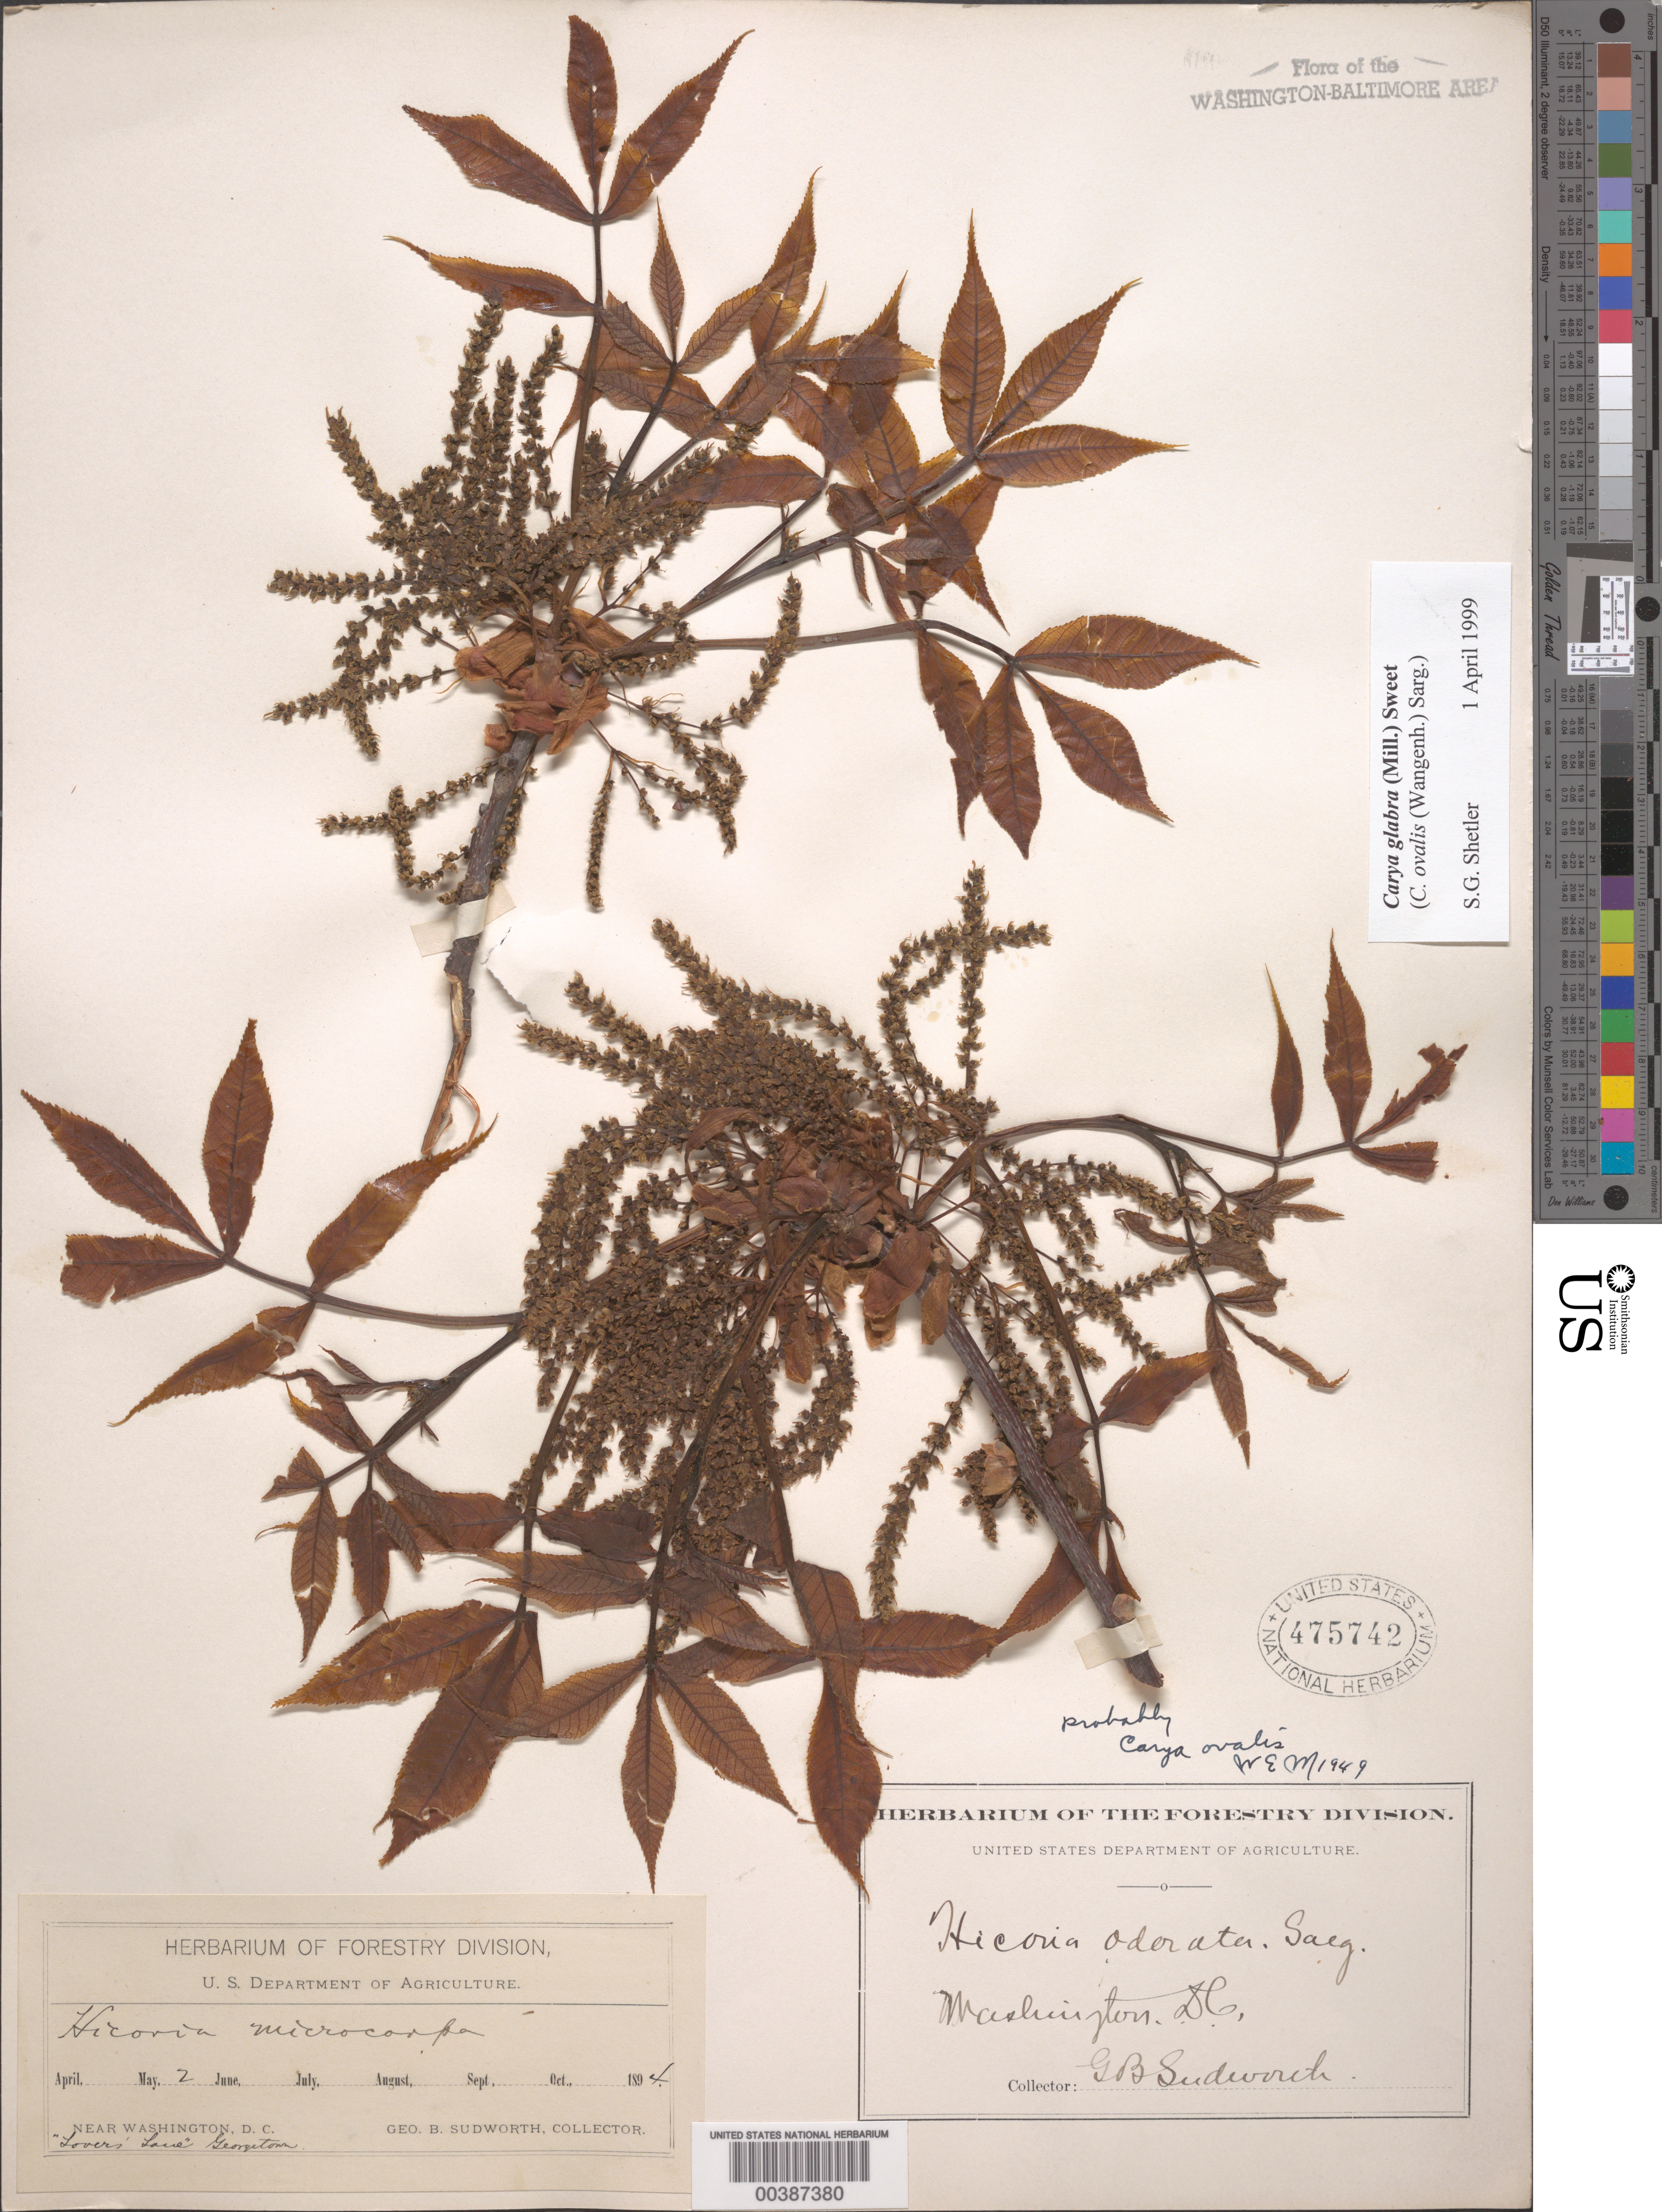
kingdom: Plantae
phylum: Tracheophyta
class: Magnoliopsida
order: Fagales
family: Juglandaceae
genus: Carya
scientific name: Carya glabra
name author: (Mill.) Sweet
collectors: G. B. Sudworth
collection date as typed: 02 May 1894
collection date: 1894-05-02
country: United States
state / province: District of Columbia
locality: Georgetown, Lovers Lane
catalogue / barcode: US 475742